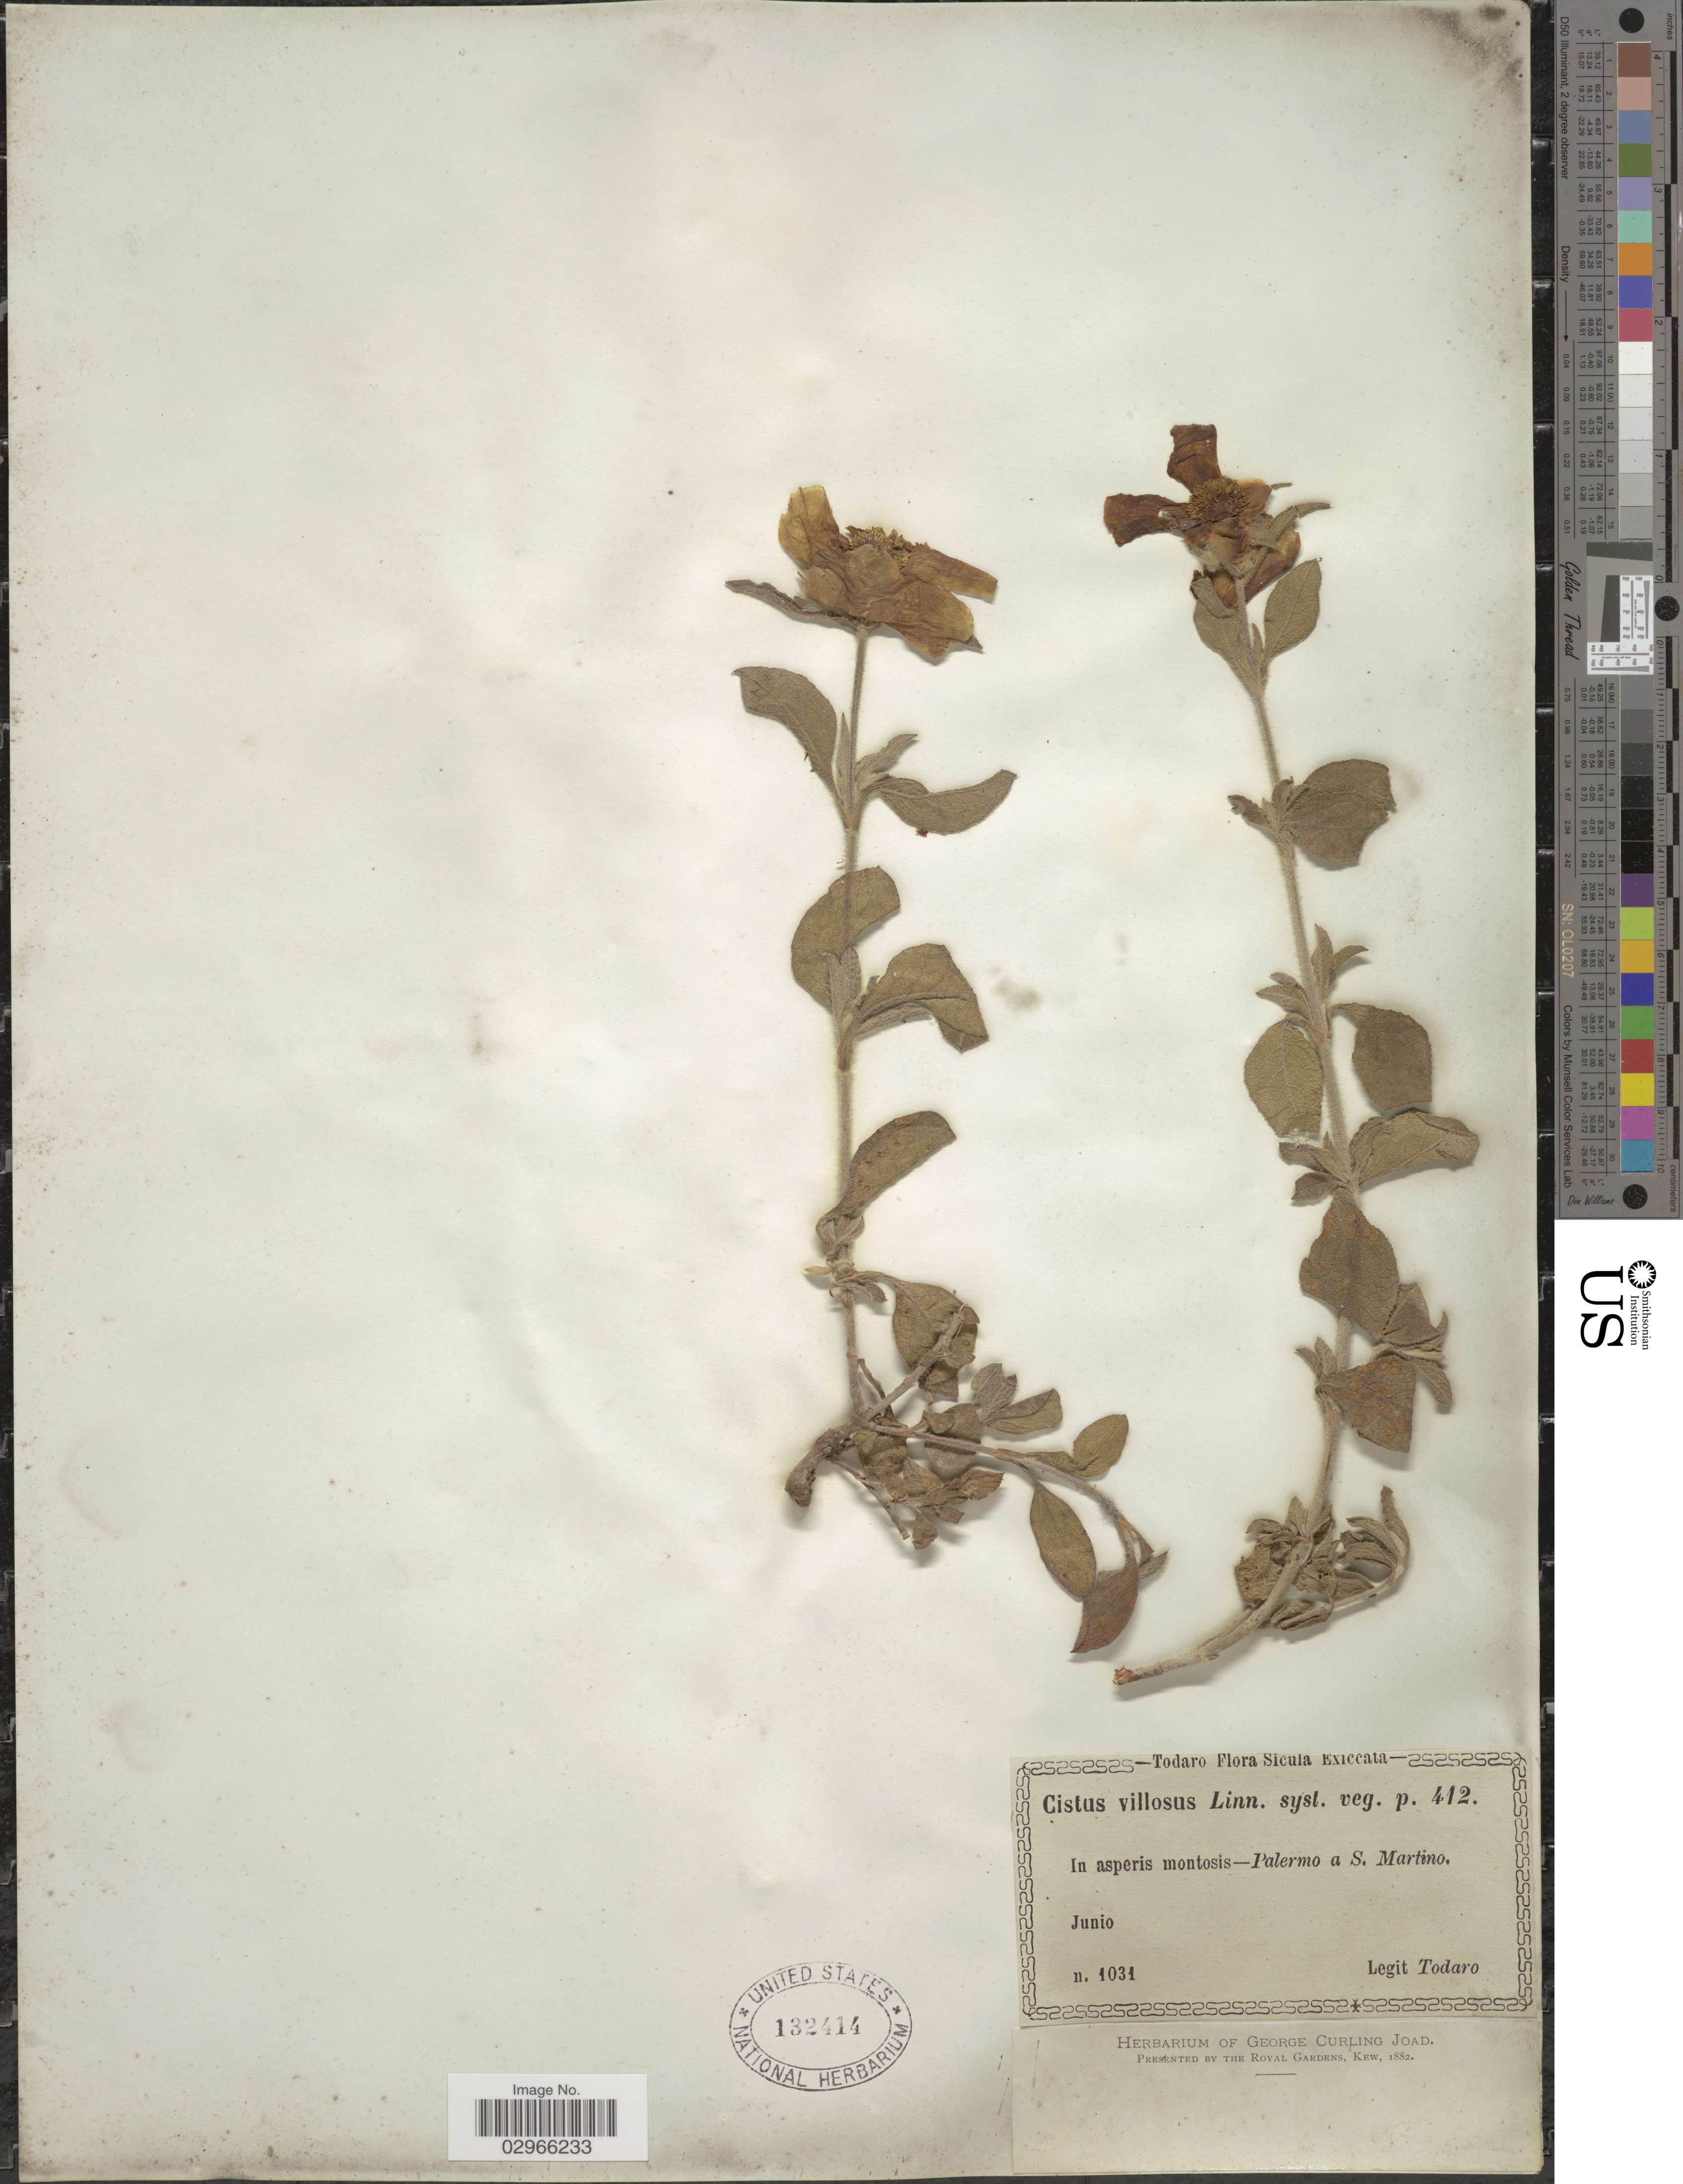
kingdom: Plantae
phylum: Tracheophyta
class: Magnoliopsida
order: Malvales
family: Cistaceae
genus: Cistus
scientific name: Cistus villosus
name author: L.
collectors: Todaro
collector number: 1031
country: Italy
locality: Sicula. In asperis montosis- Palermo a S. Martino.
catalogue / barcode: US 132414